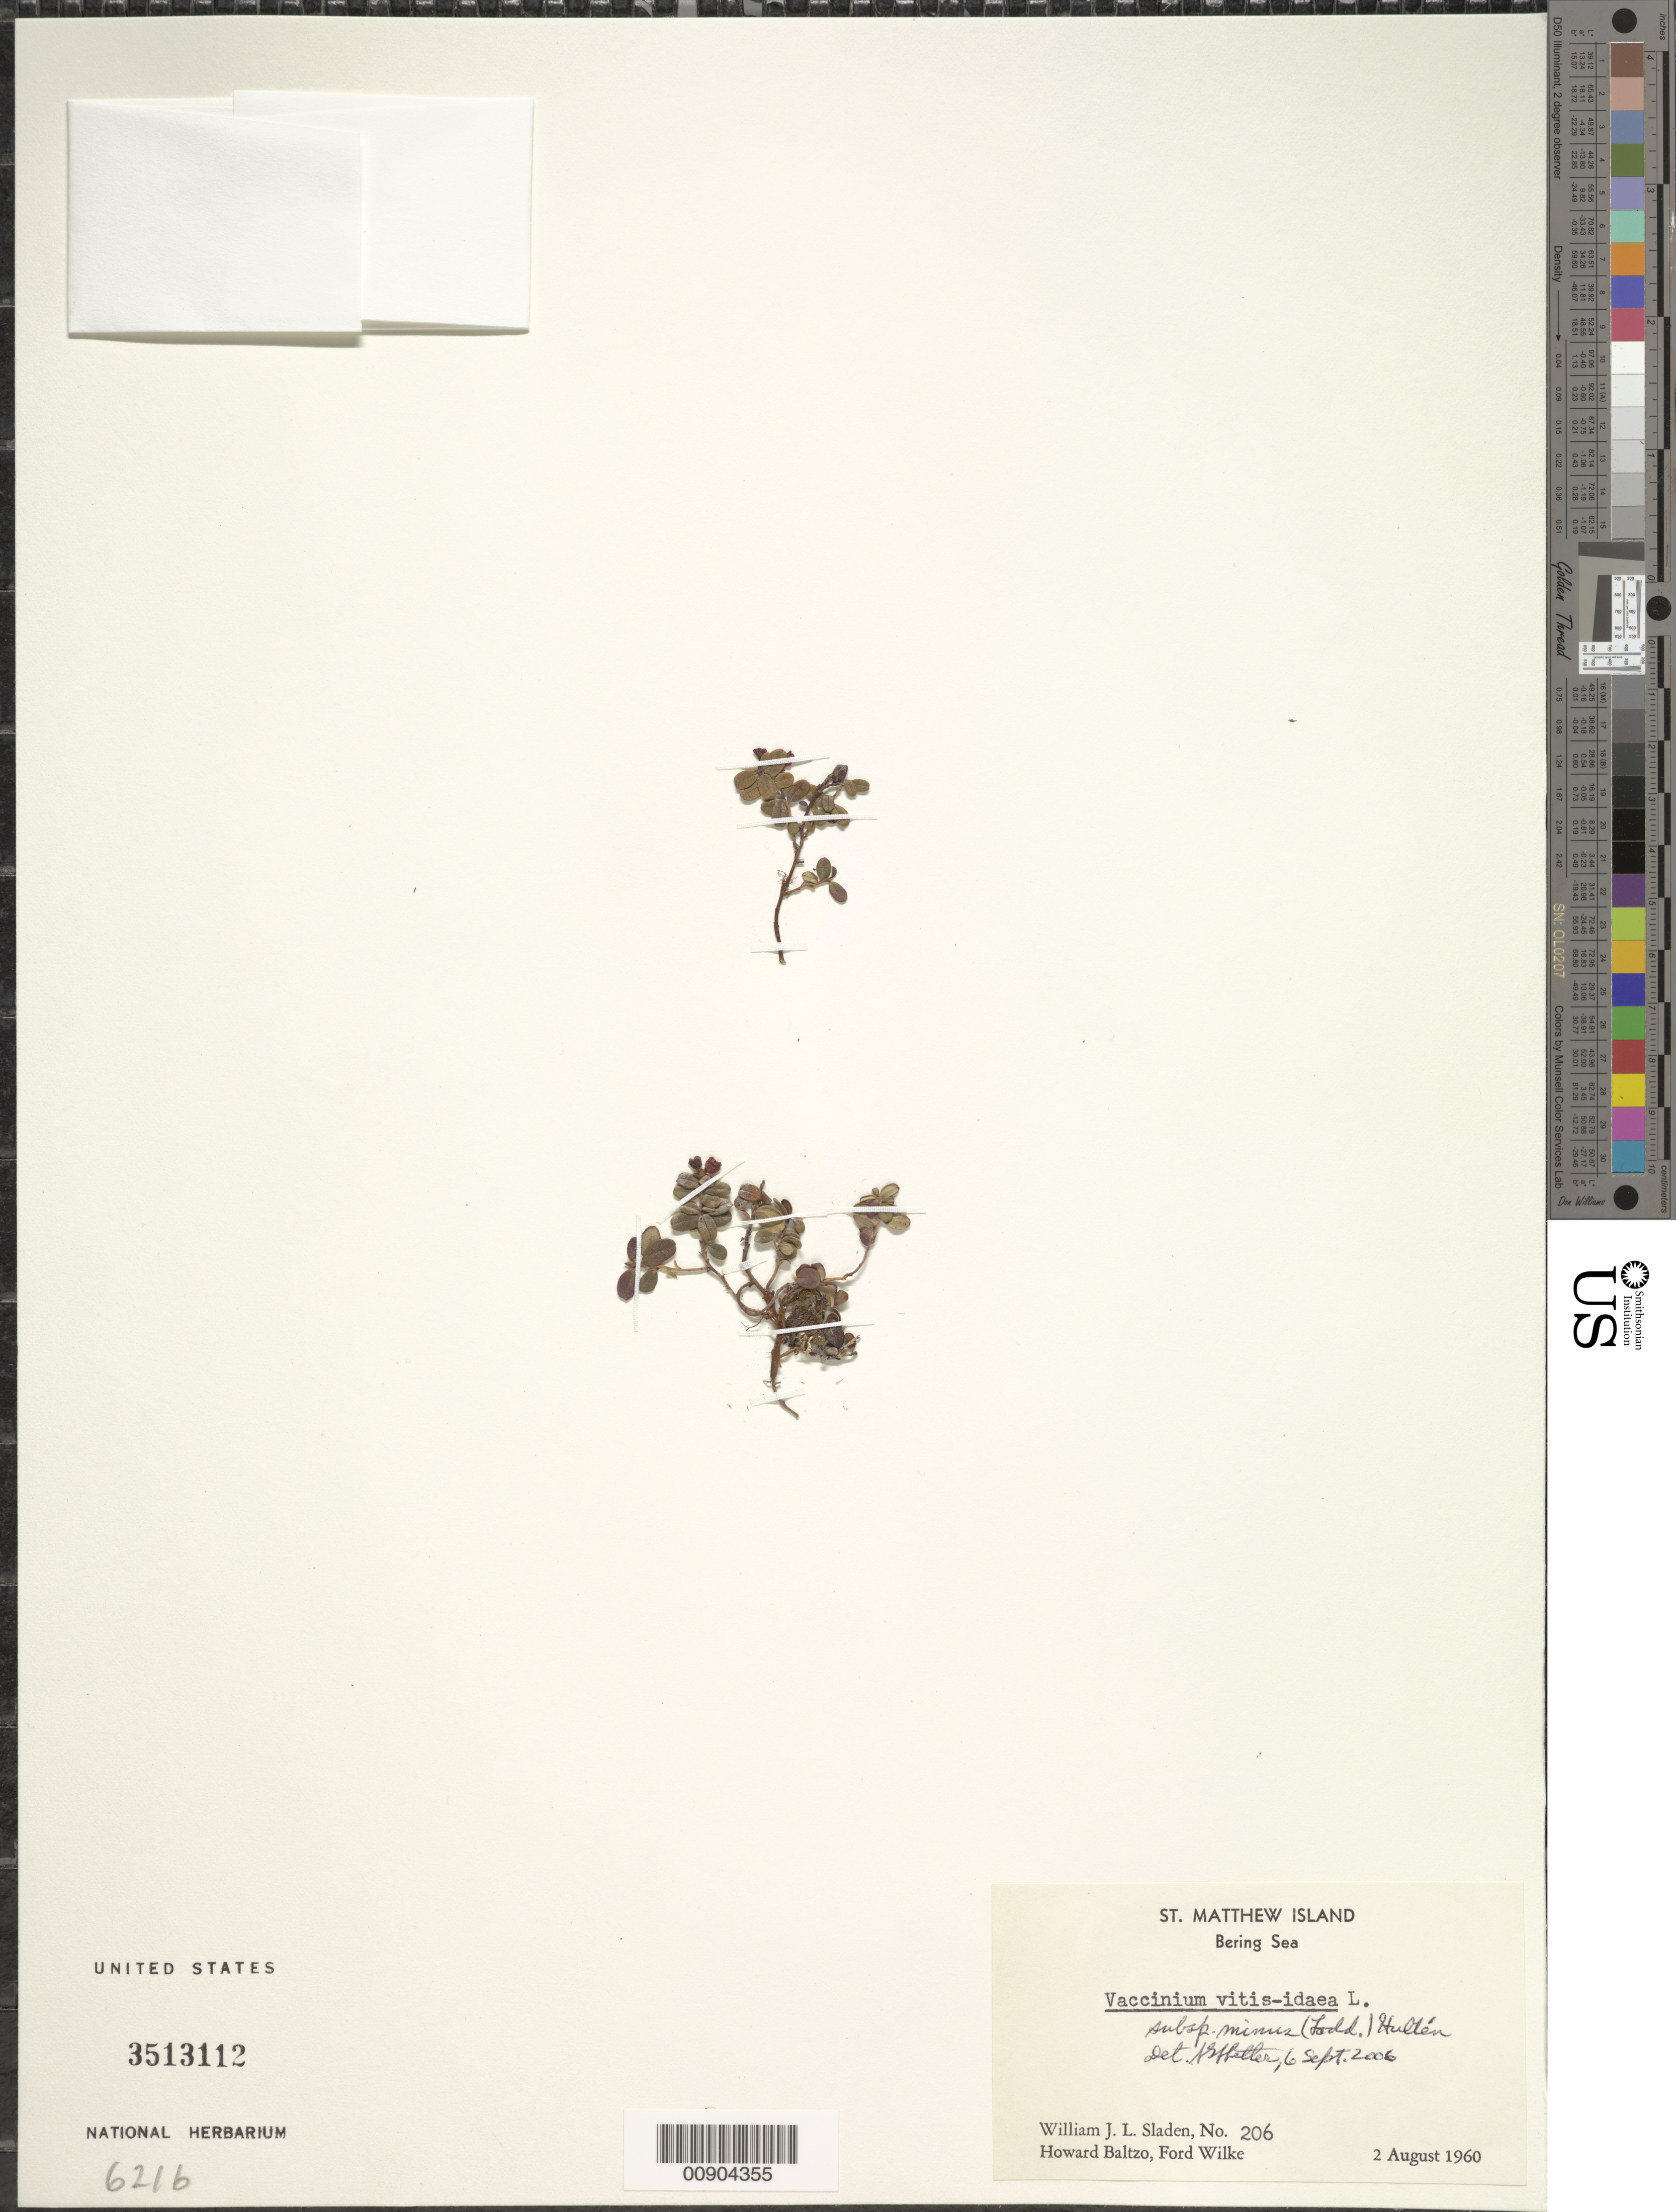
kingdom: Plantae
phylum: Tracheophyta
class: Magnoliopsida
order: Ericales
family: Ericaceae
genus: Vaccinium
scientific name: Vaccinium vitis-idaea subsp. minus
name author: (Lodd.) Hultén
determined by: Shetler, Stanwyn G., (US), NMNH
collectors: W. Sladen, H. Baltzo & F. Wilke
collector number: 206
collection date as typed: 02 Aug 1960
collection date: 1960-08-02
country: United States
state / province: Alaska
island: St. Matthew Island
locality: St. Matthew Island, Bering Sea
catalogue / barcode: US 3503112